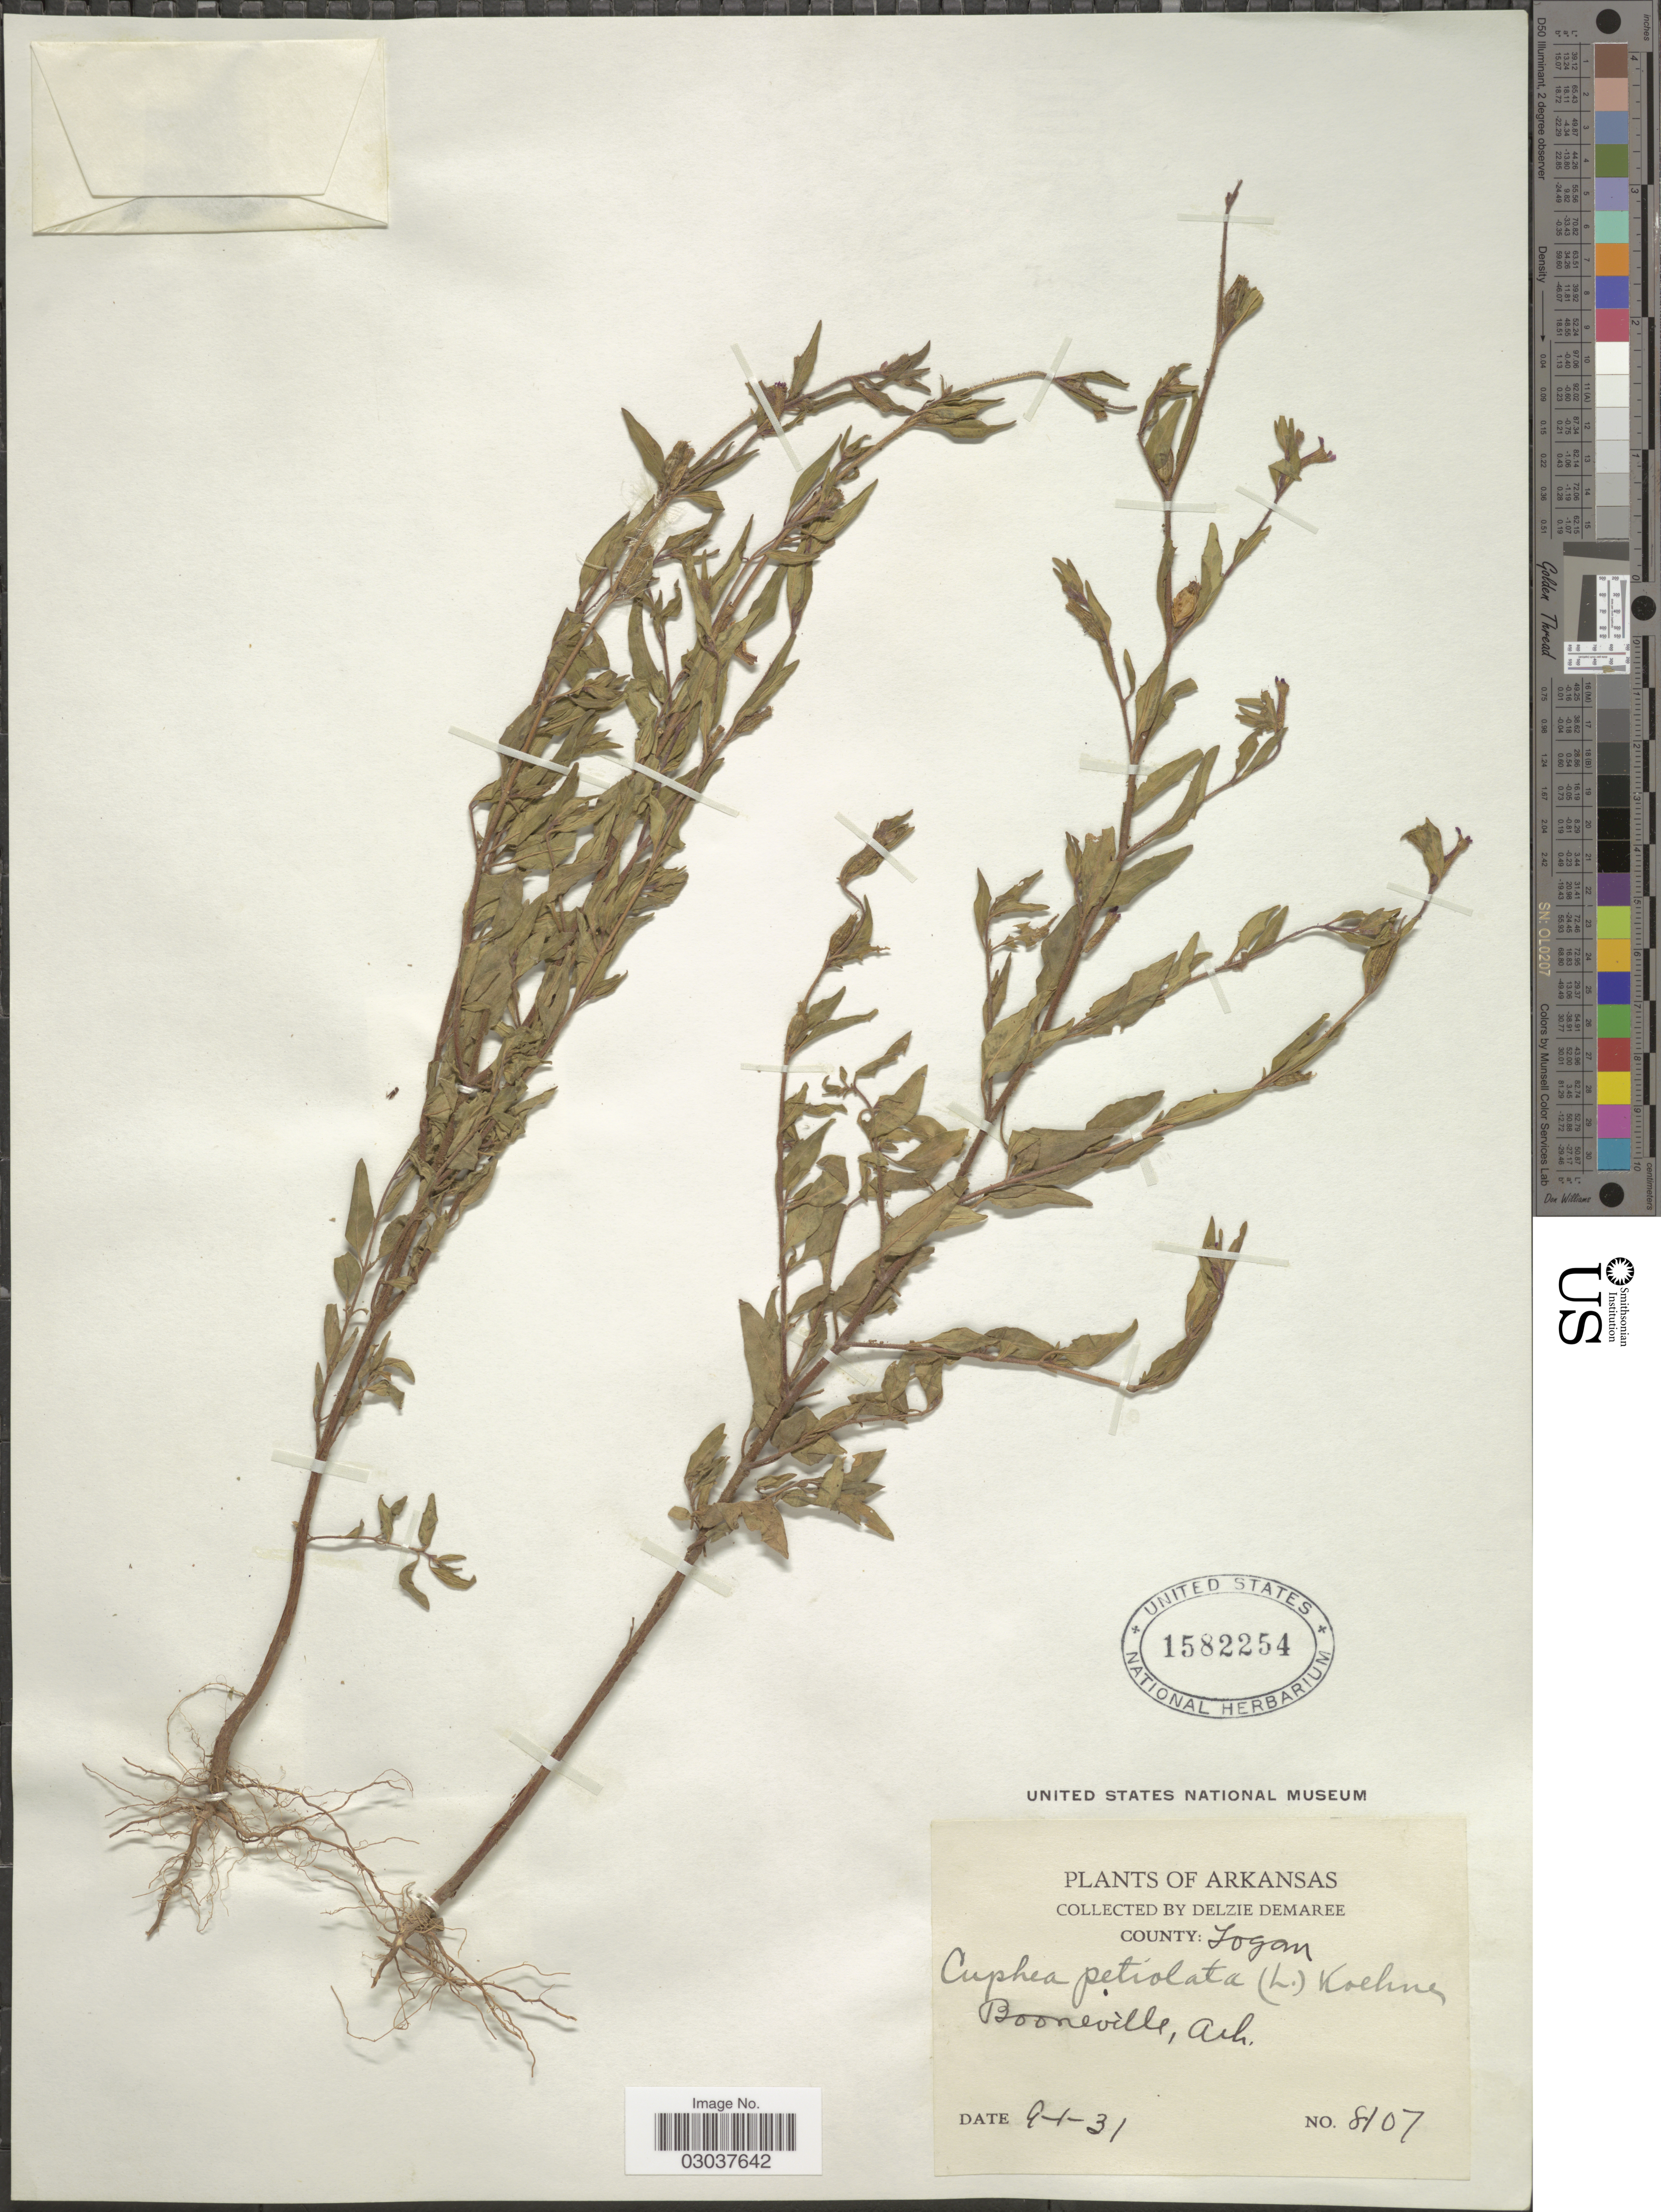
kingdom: Plantae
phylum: Tracheophyta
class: Magnoliopsida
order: Myrtales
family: Lythraceae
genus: Cuphea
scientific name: Cuphea petiolata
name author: Pohl ex Koehne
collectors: D. Demaree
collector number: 8107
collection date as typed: Transcribed d/m/y: 1/9/31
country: United States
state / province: Arkansas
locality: County: Logan. Booneville, Ark.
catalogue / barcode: US 1582254